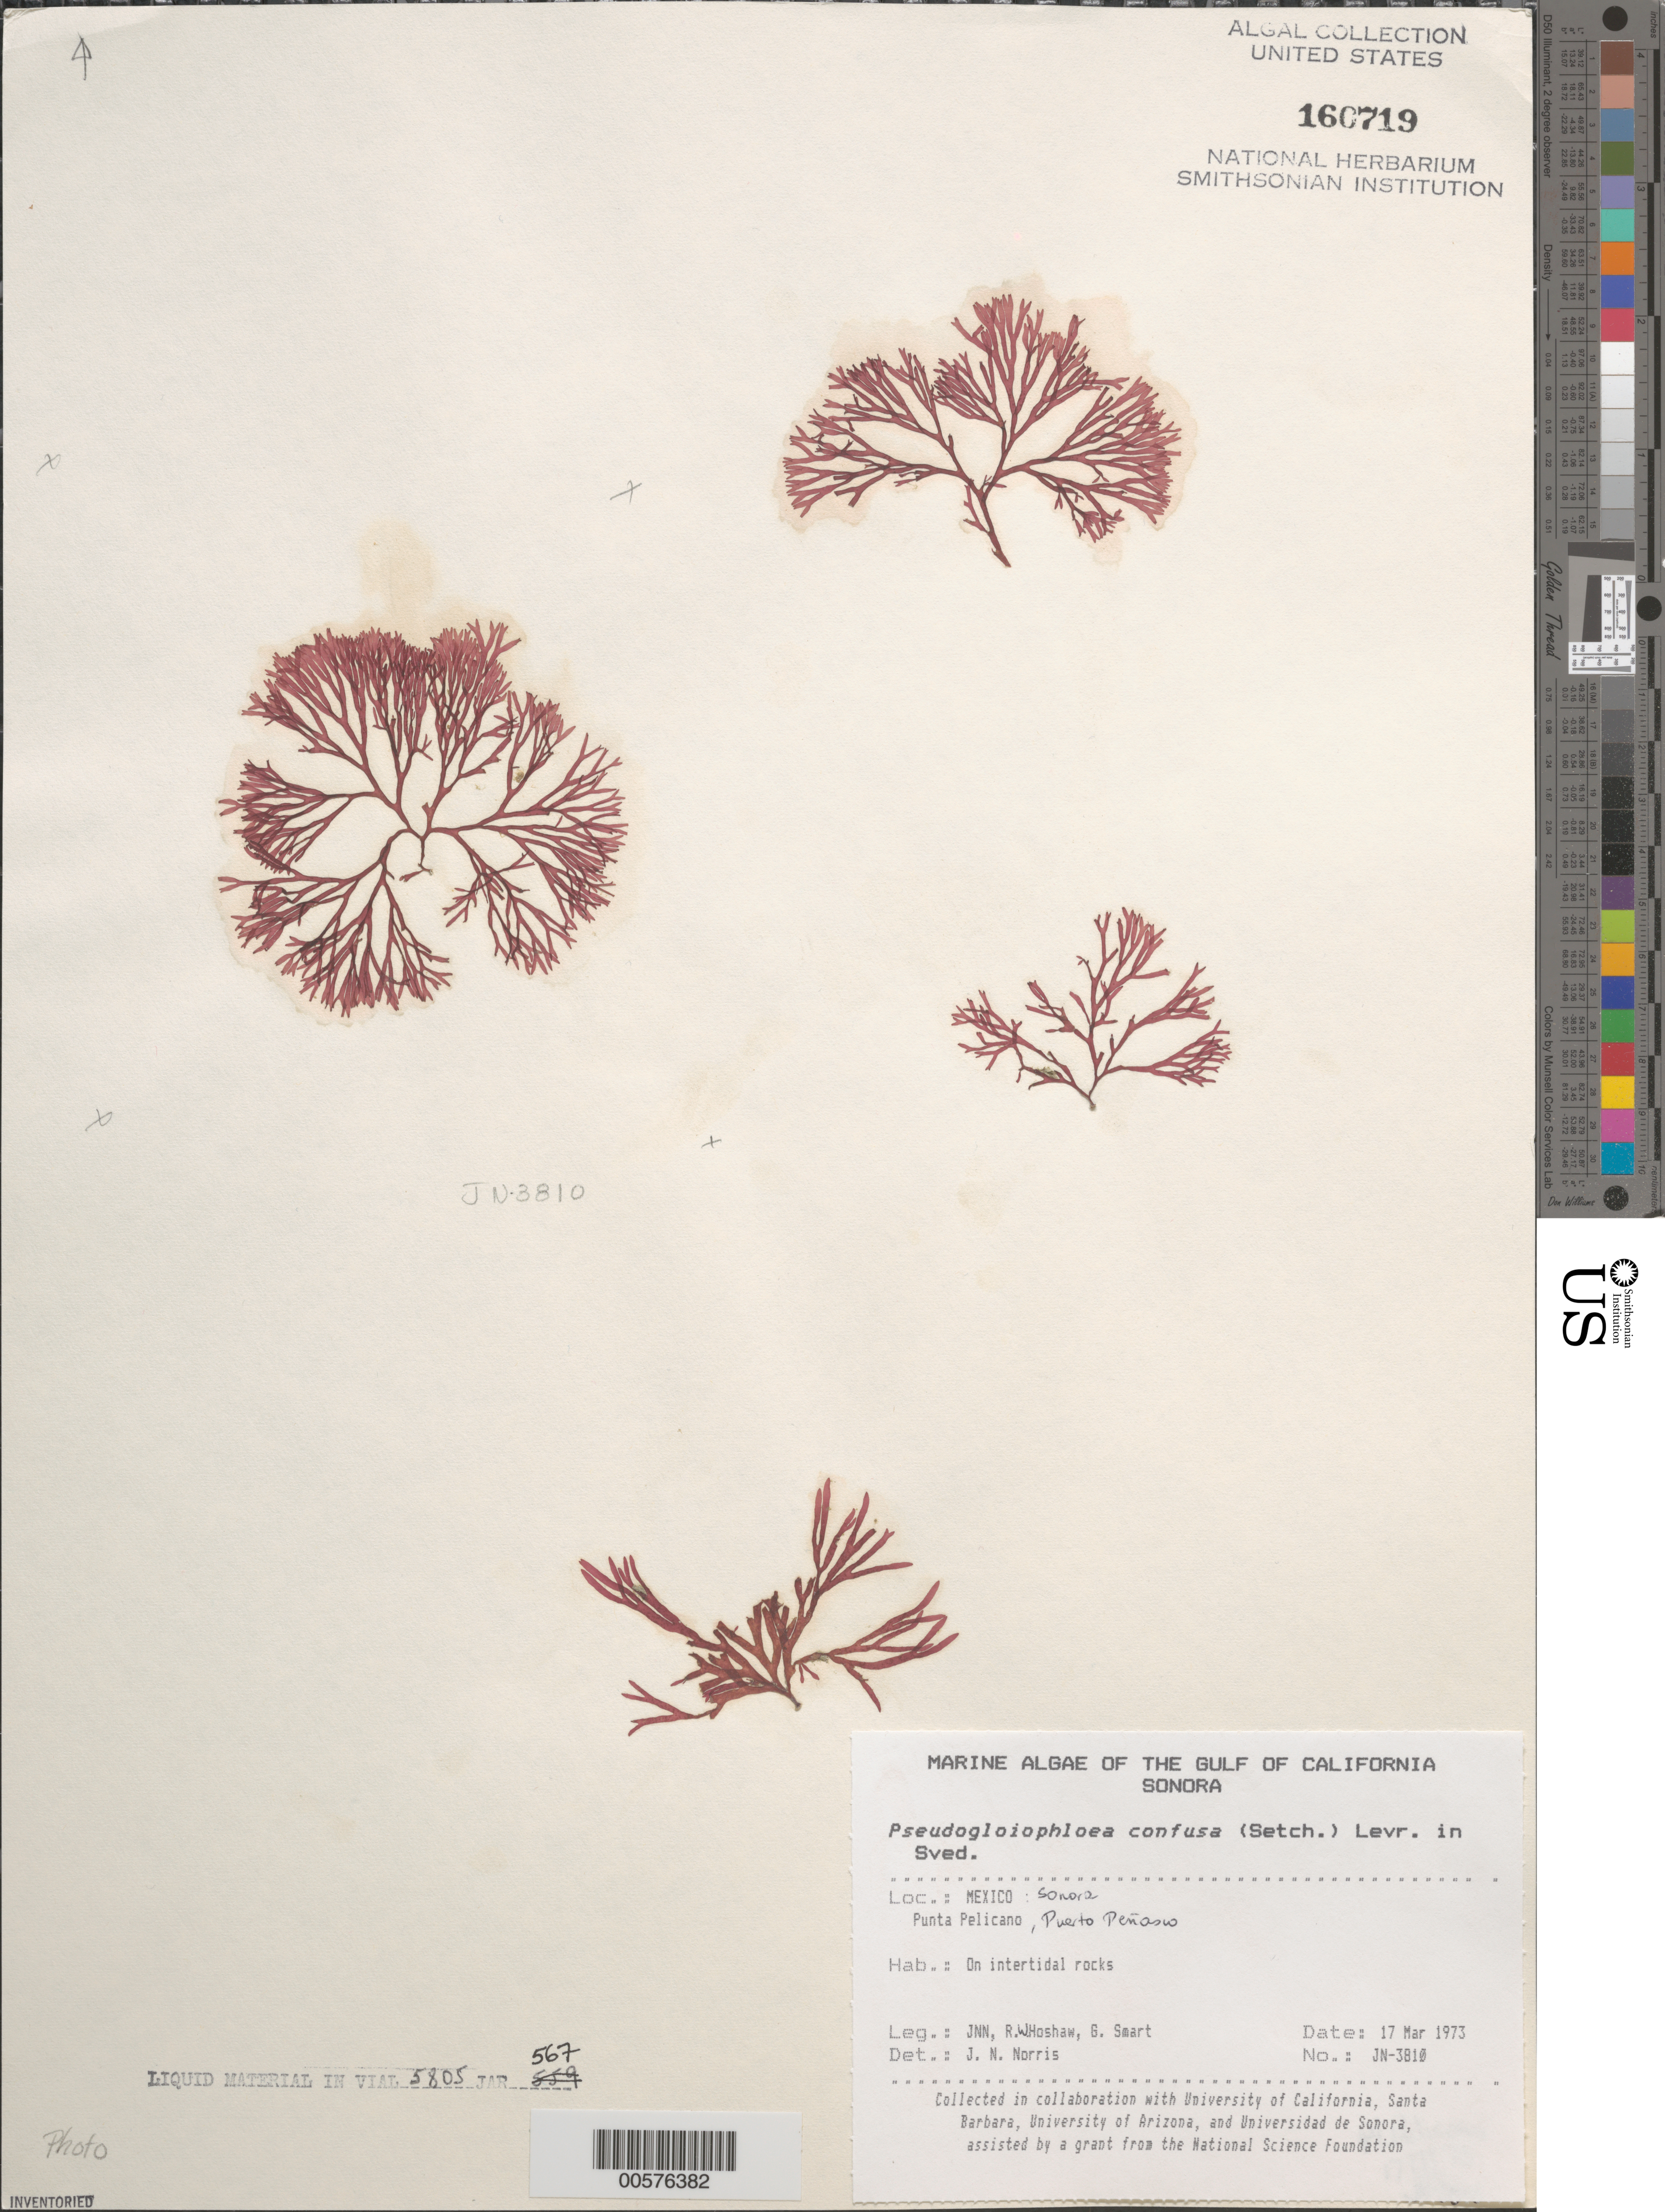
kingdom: Plantae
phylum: Rhodophyta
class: Florideophyceae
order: Nemaliales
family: Scinaiaceae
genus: Scinaia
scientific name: Scinaia confusa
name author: (Setch.) Huisman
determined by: Algae name updating Project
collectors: J. N. Norris, R. Hoshaw & G. Smart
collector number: JN-3810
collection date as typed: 17 Mar 1973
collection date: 1973-03-17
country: Mexico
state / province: Sonora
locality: Punta Pelicano, Puerto Penasco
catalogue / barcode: US 160719